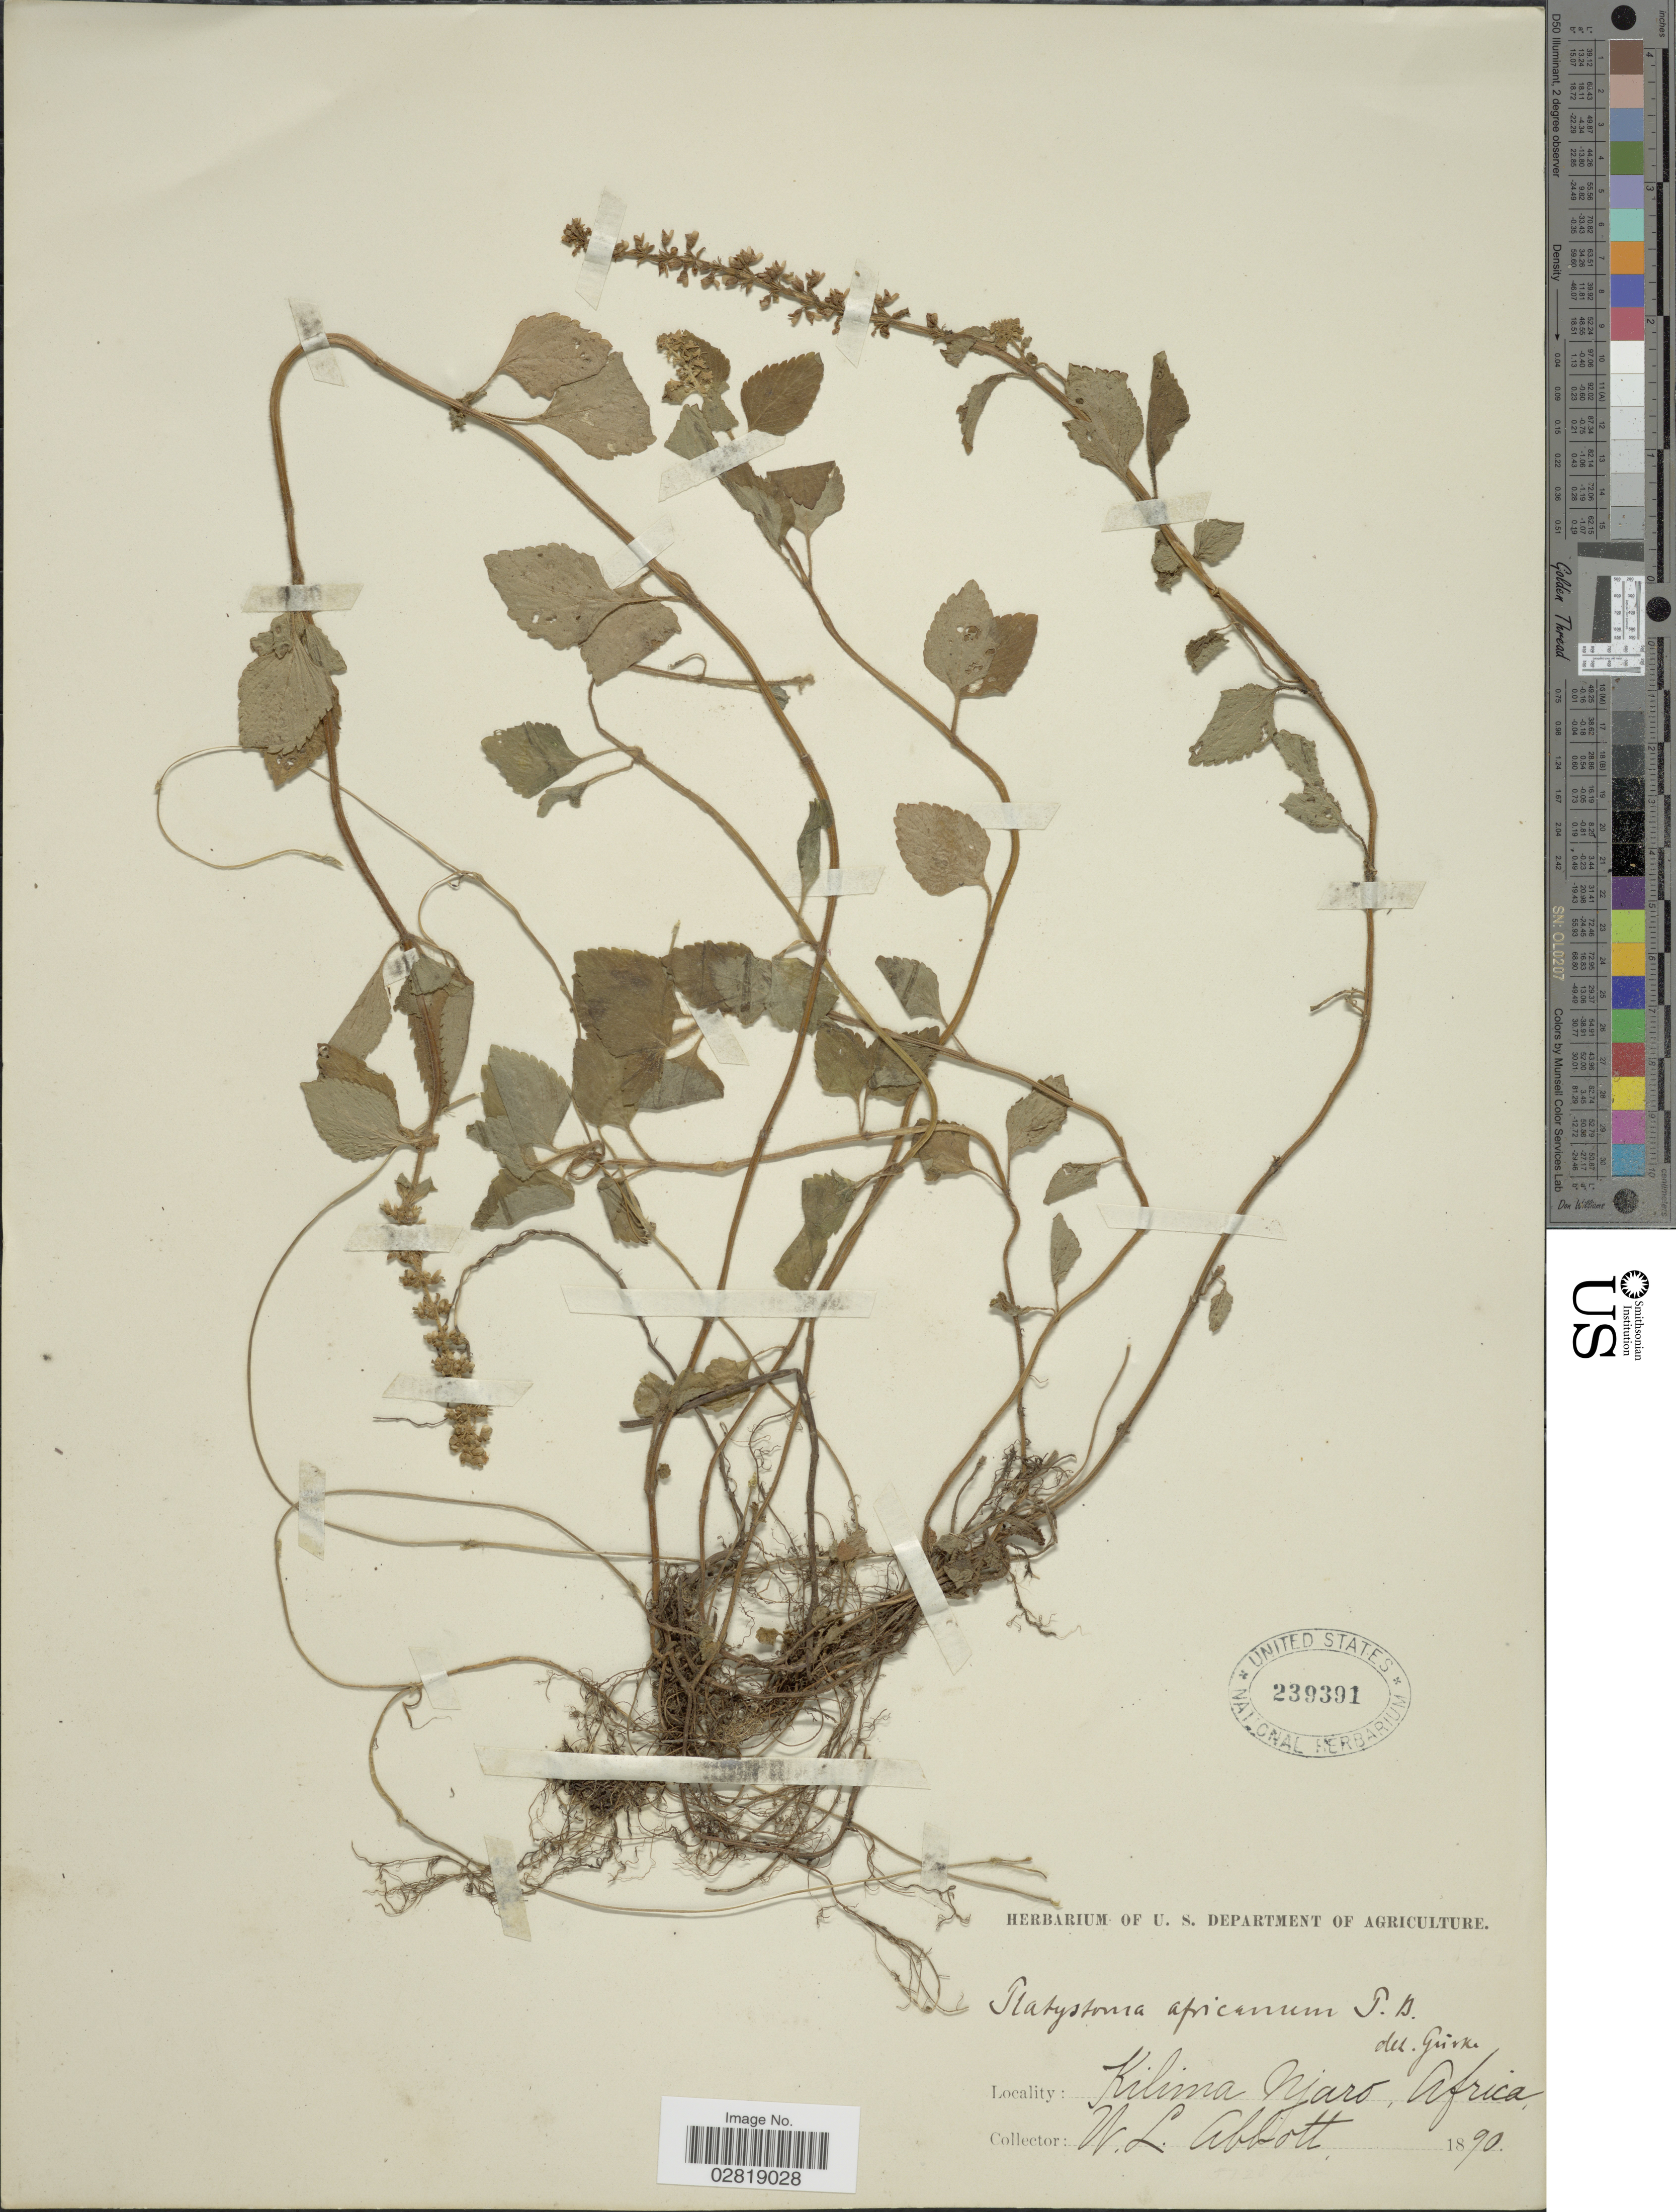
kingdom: Plantae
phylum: Tracheophyta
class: Magnoliopsida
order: Lamiales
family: Lamiaceae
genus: Platostoma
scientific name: Platostoma africanum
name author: P. Beauv.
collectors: W. L. Abbott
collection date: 1890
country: Tanzania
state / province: Kilimanjaro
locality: Kilima Njaro.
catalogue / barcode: US 239391